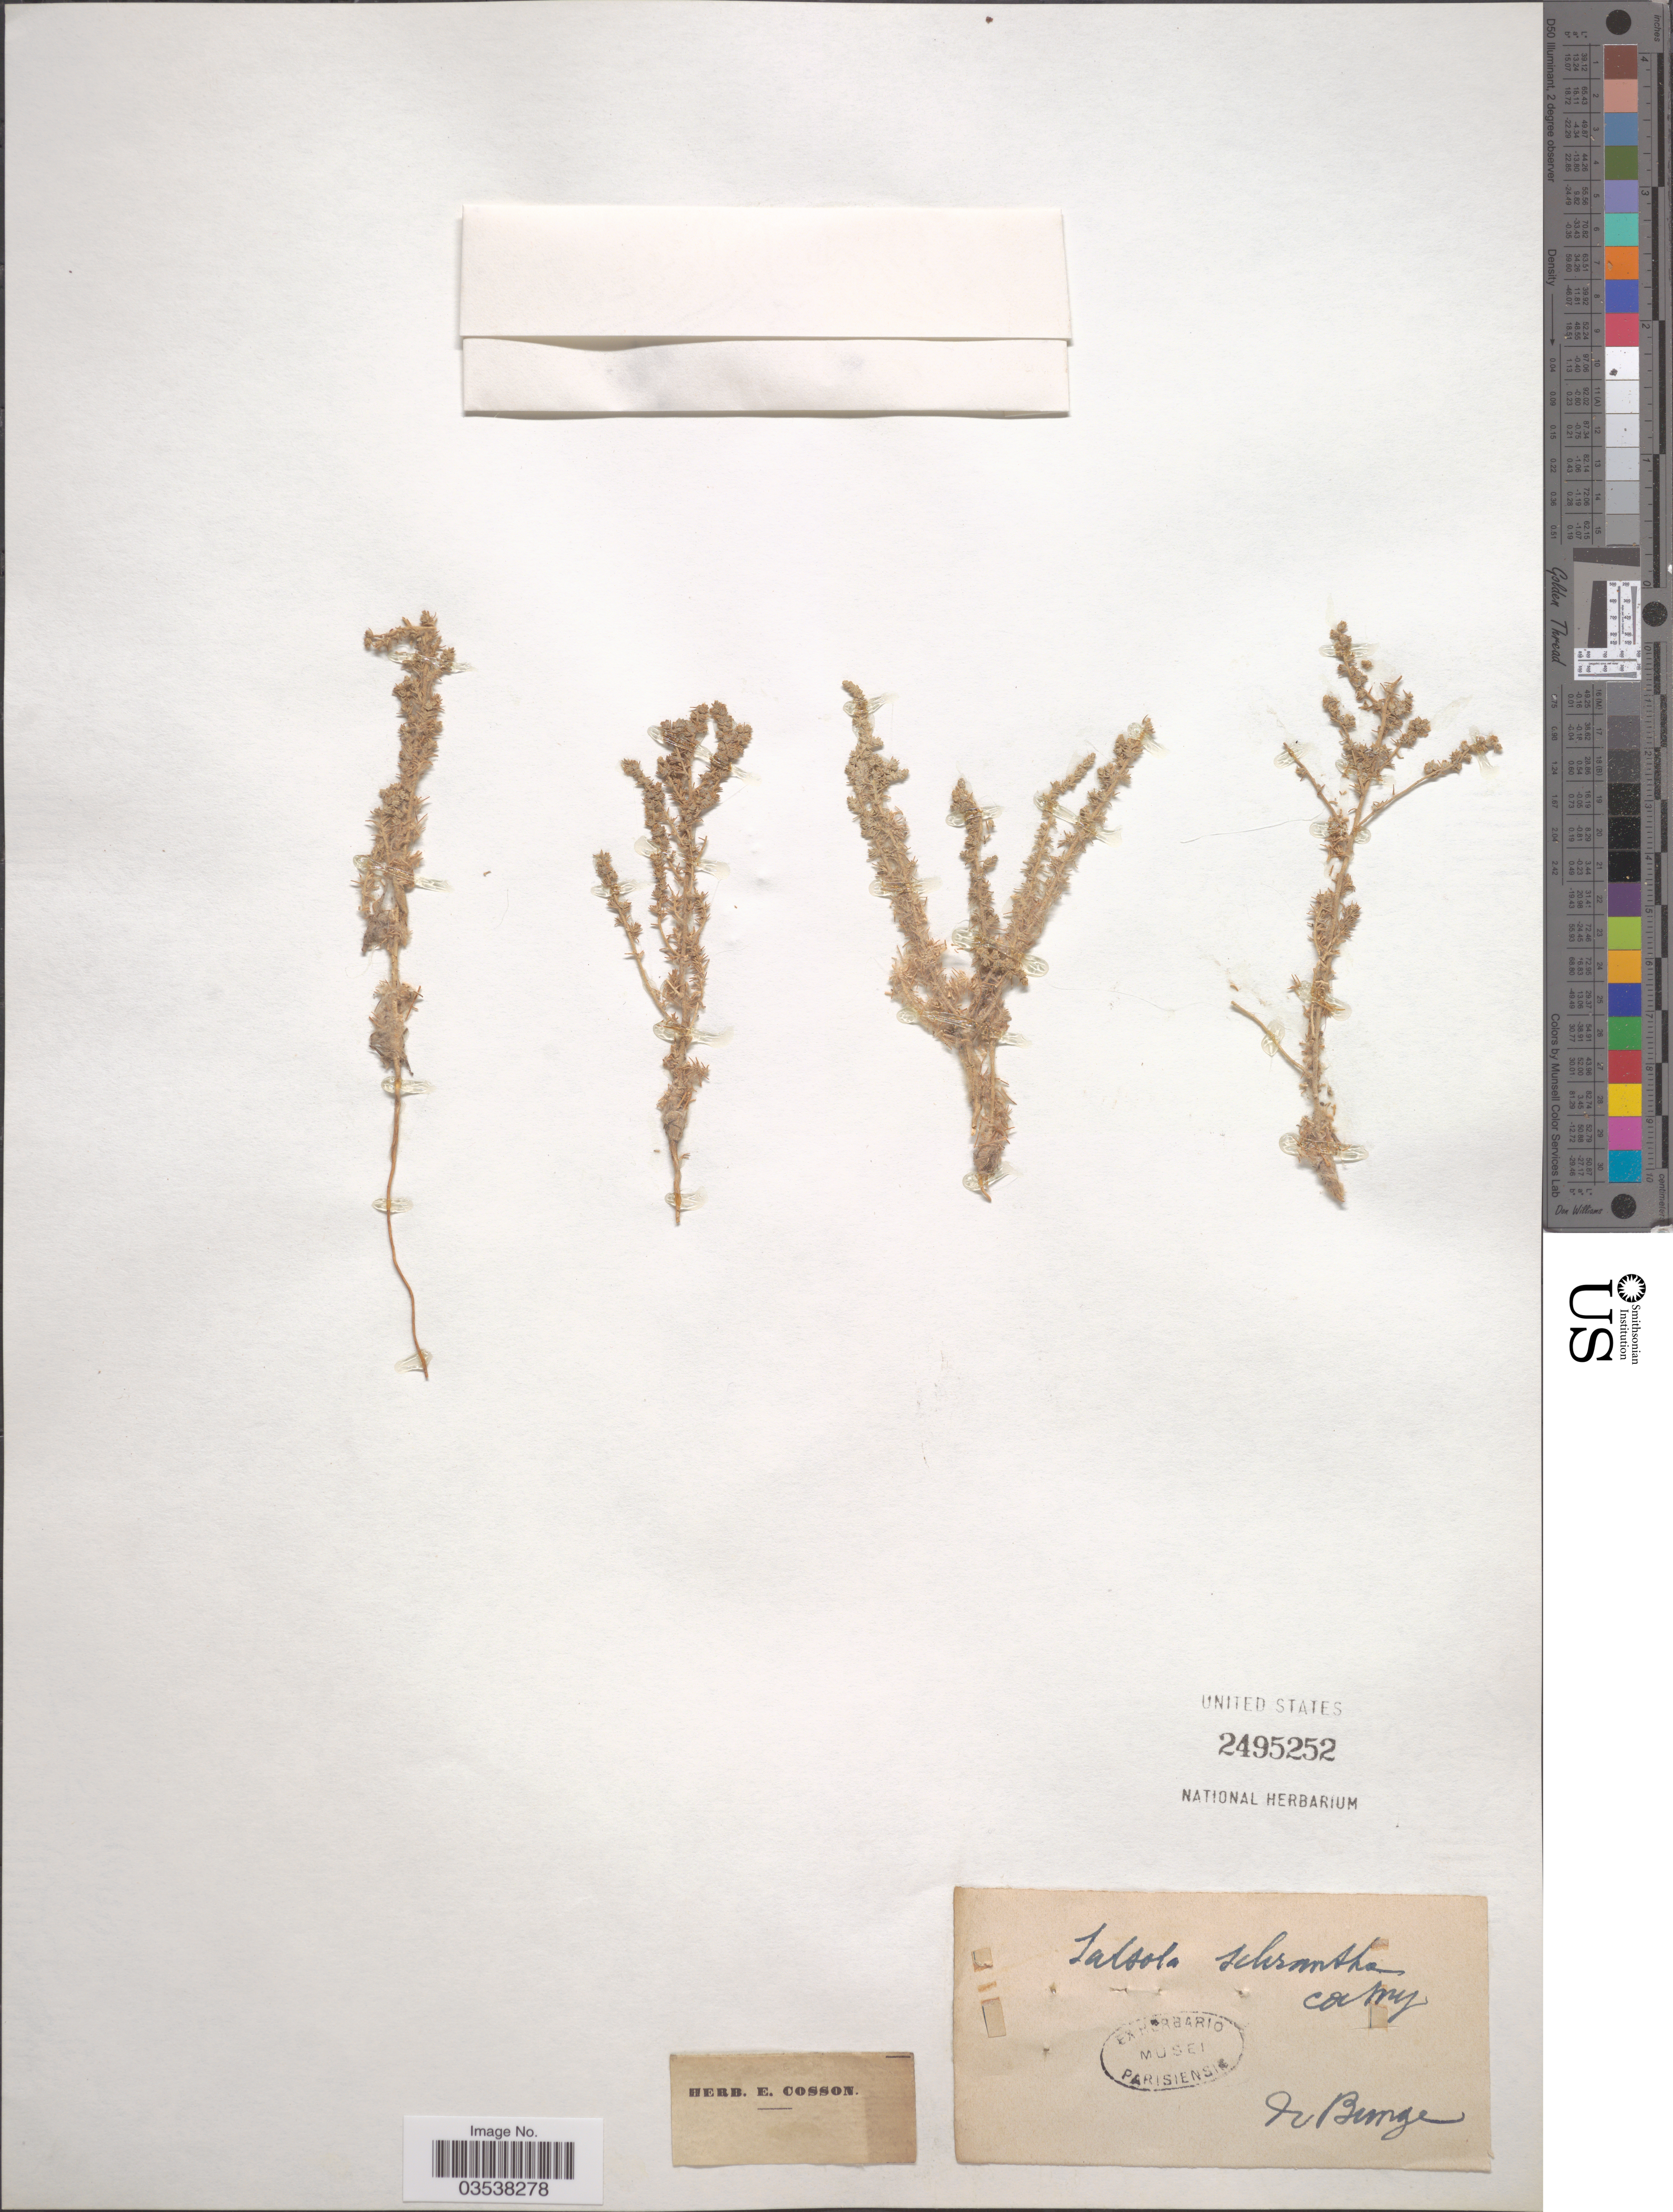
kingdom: Plantae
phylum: Tracheophyta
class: Magnoliopsida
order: Caryophyllales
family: Amaranthaceae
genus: Caroxylon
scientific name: Caroxylon scleranthum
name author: (C.A. Mey.) Akhani & Roalson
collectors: De Bunge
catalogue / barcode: US 2495252